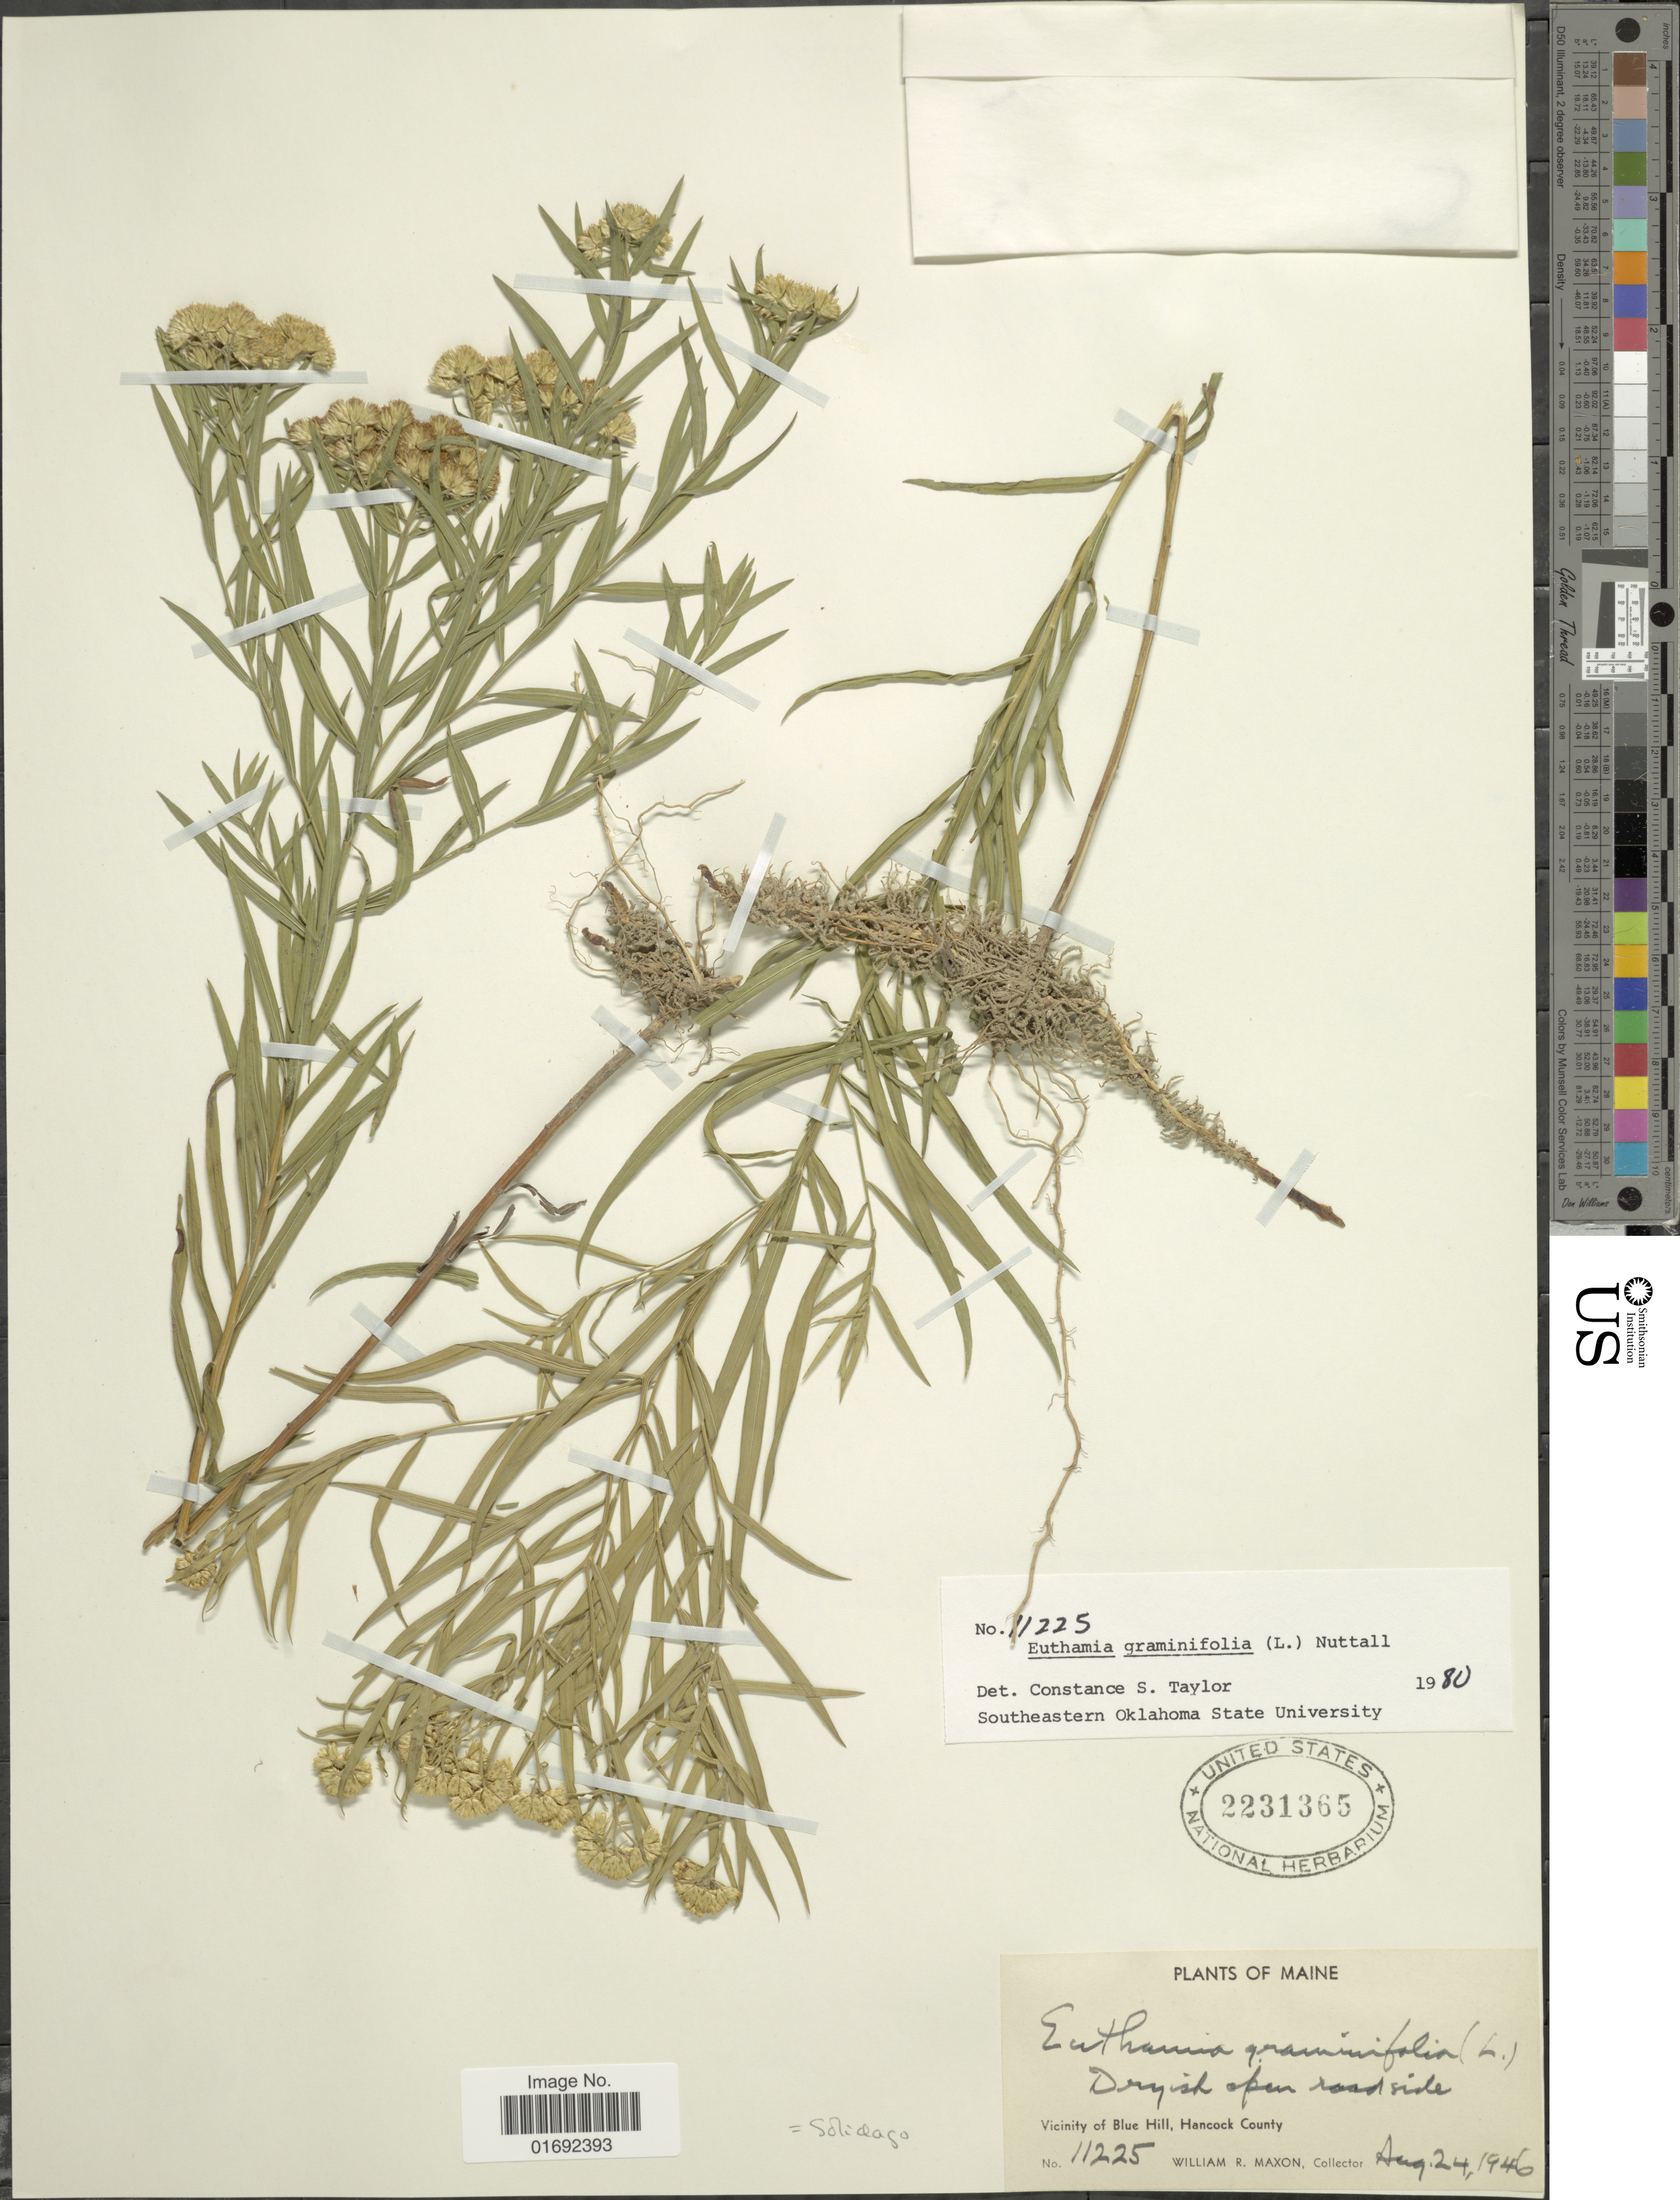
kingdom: Plantae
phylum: Tracheophyta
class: Magnoliopsida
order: Asterales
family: Asteraceae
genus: Euthamia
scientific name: Euthamia graminifolia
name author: (L.) Nutt.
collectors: W. R. Maxon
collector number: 11225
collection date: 1946-08-24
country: United States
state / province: Maine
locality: Vicinity of Blue Hill, Hancock County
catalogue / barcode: US 2231365